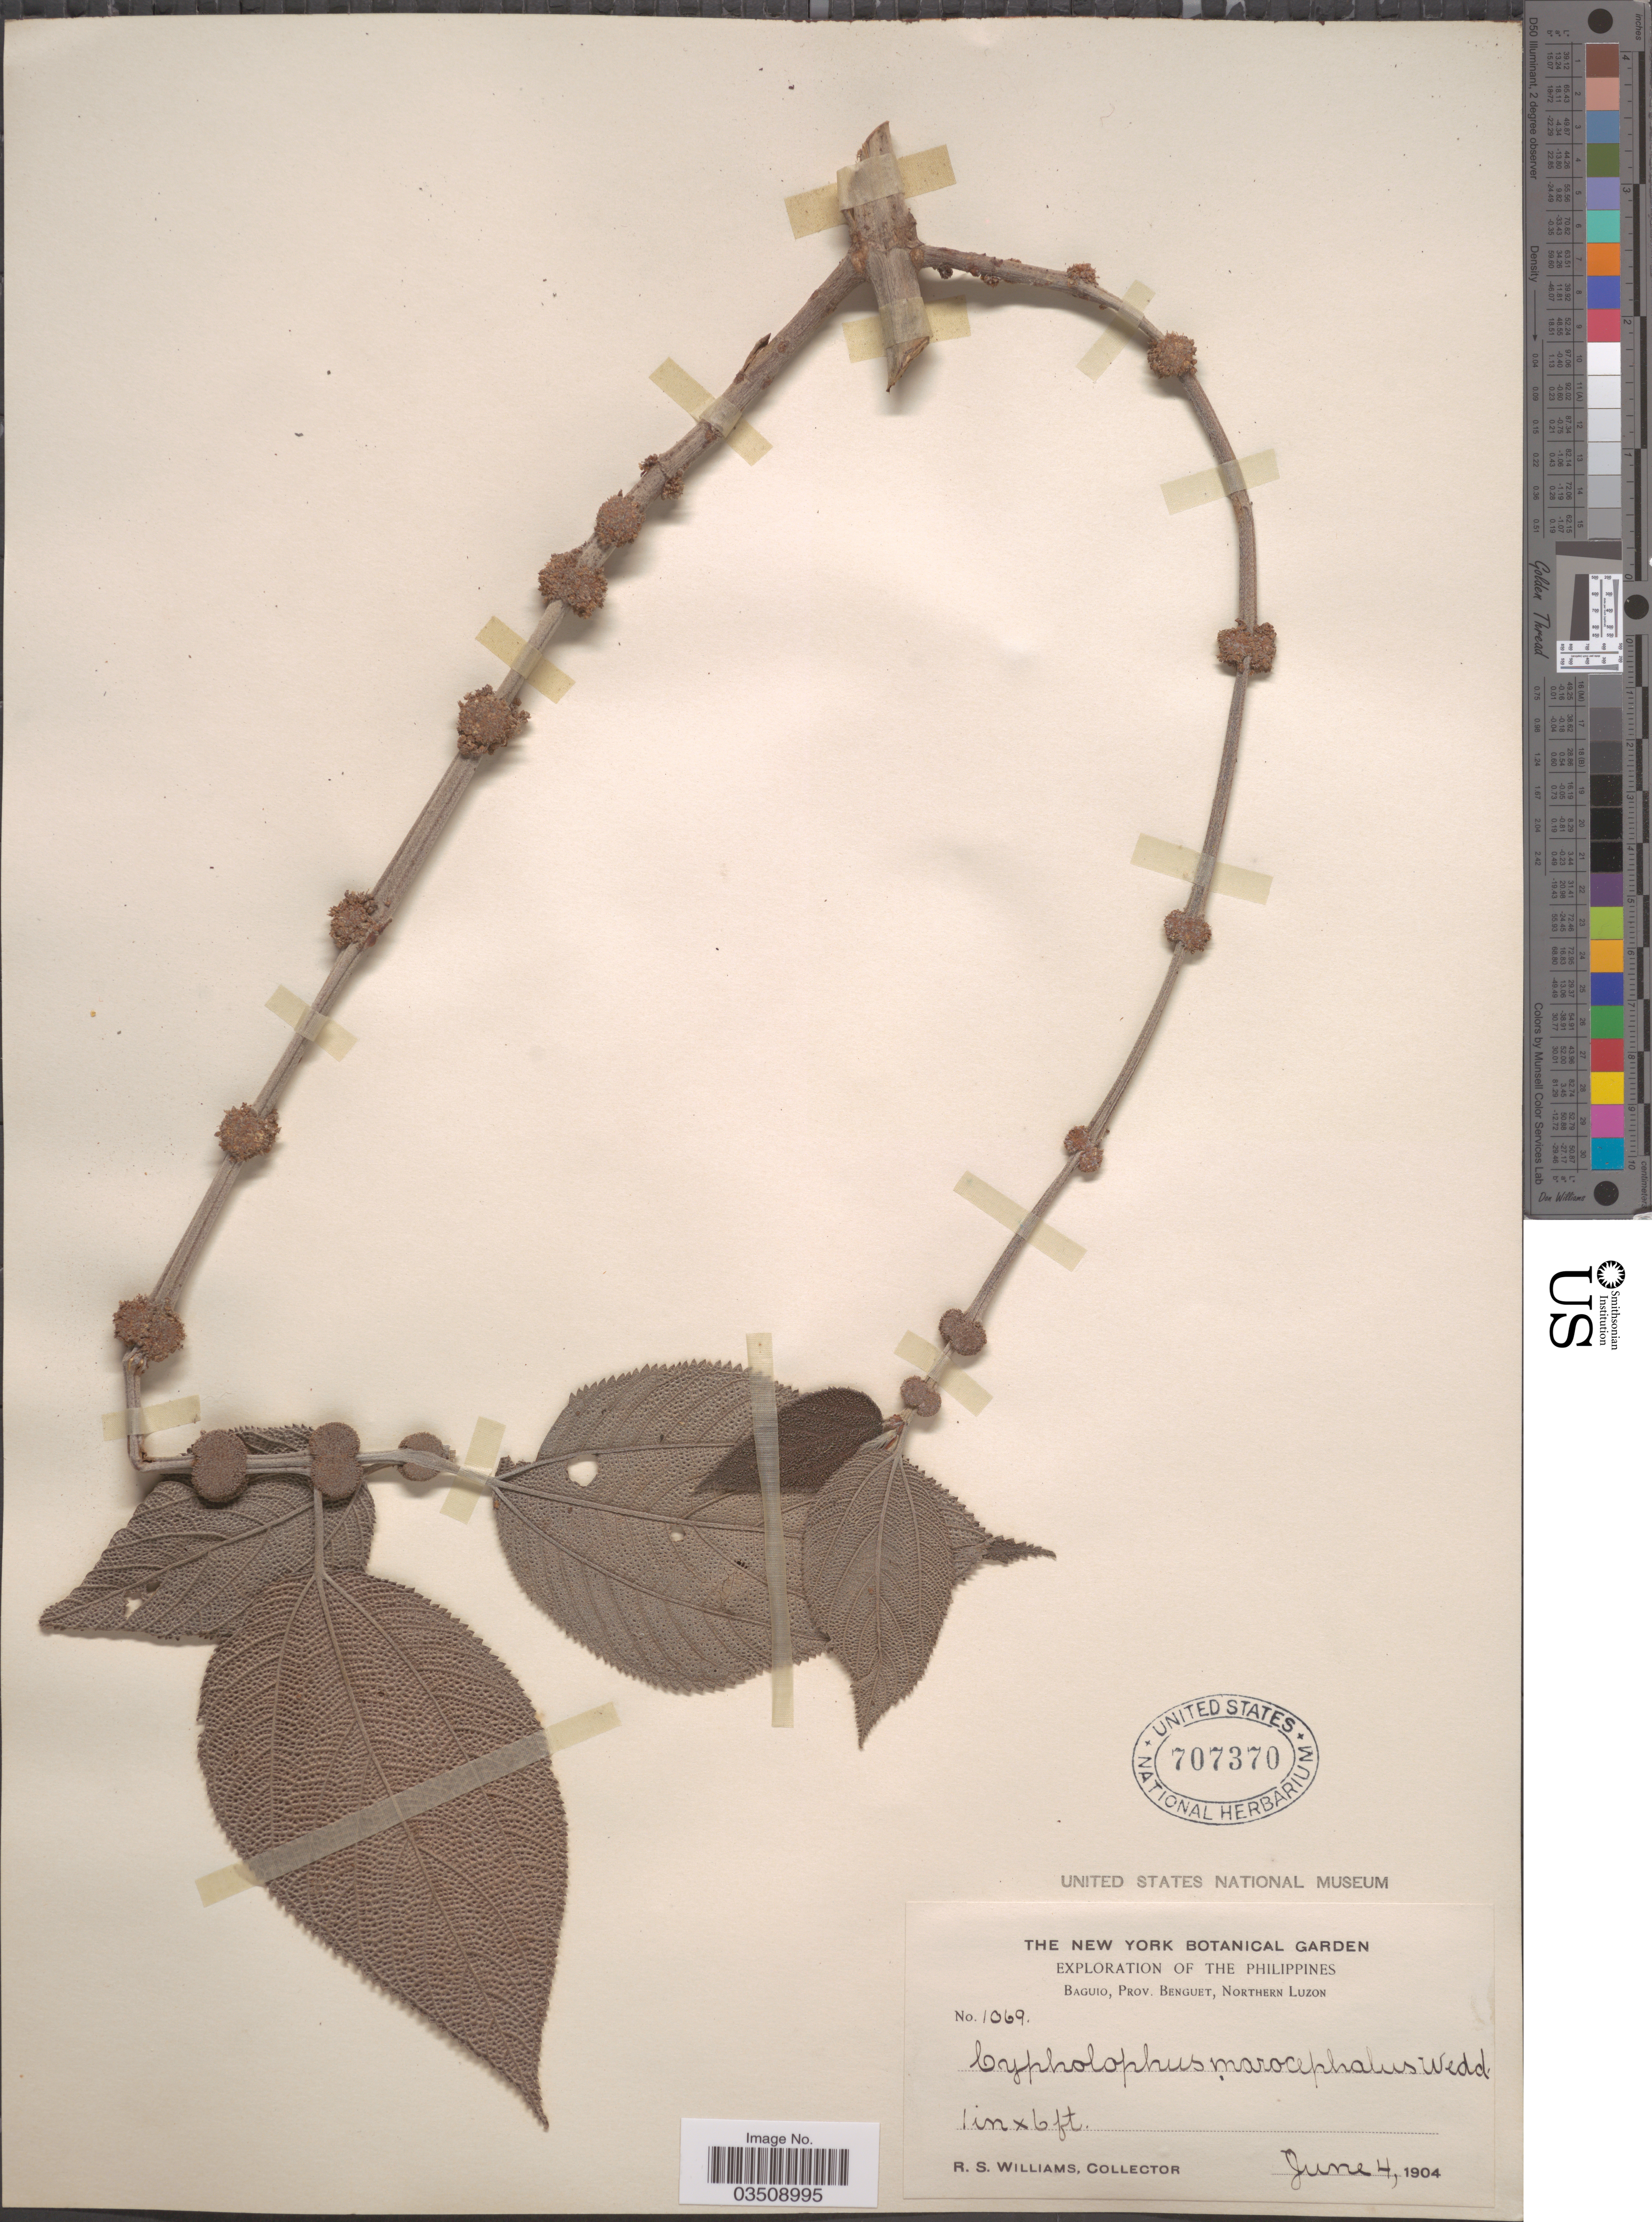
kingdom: Plantae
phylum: Tracheophyta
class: Magnoliopsida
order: Rosales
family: Urticaceae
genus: Cypholophus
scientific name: Cypholophus moluccanus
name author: (Blume) Miq.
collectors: R. S. Williams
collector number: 1069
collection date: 1904-06-04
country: Philippines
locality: Baguio, Prov. Benguet, Northern Luzon.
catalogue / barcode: US 707370